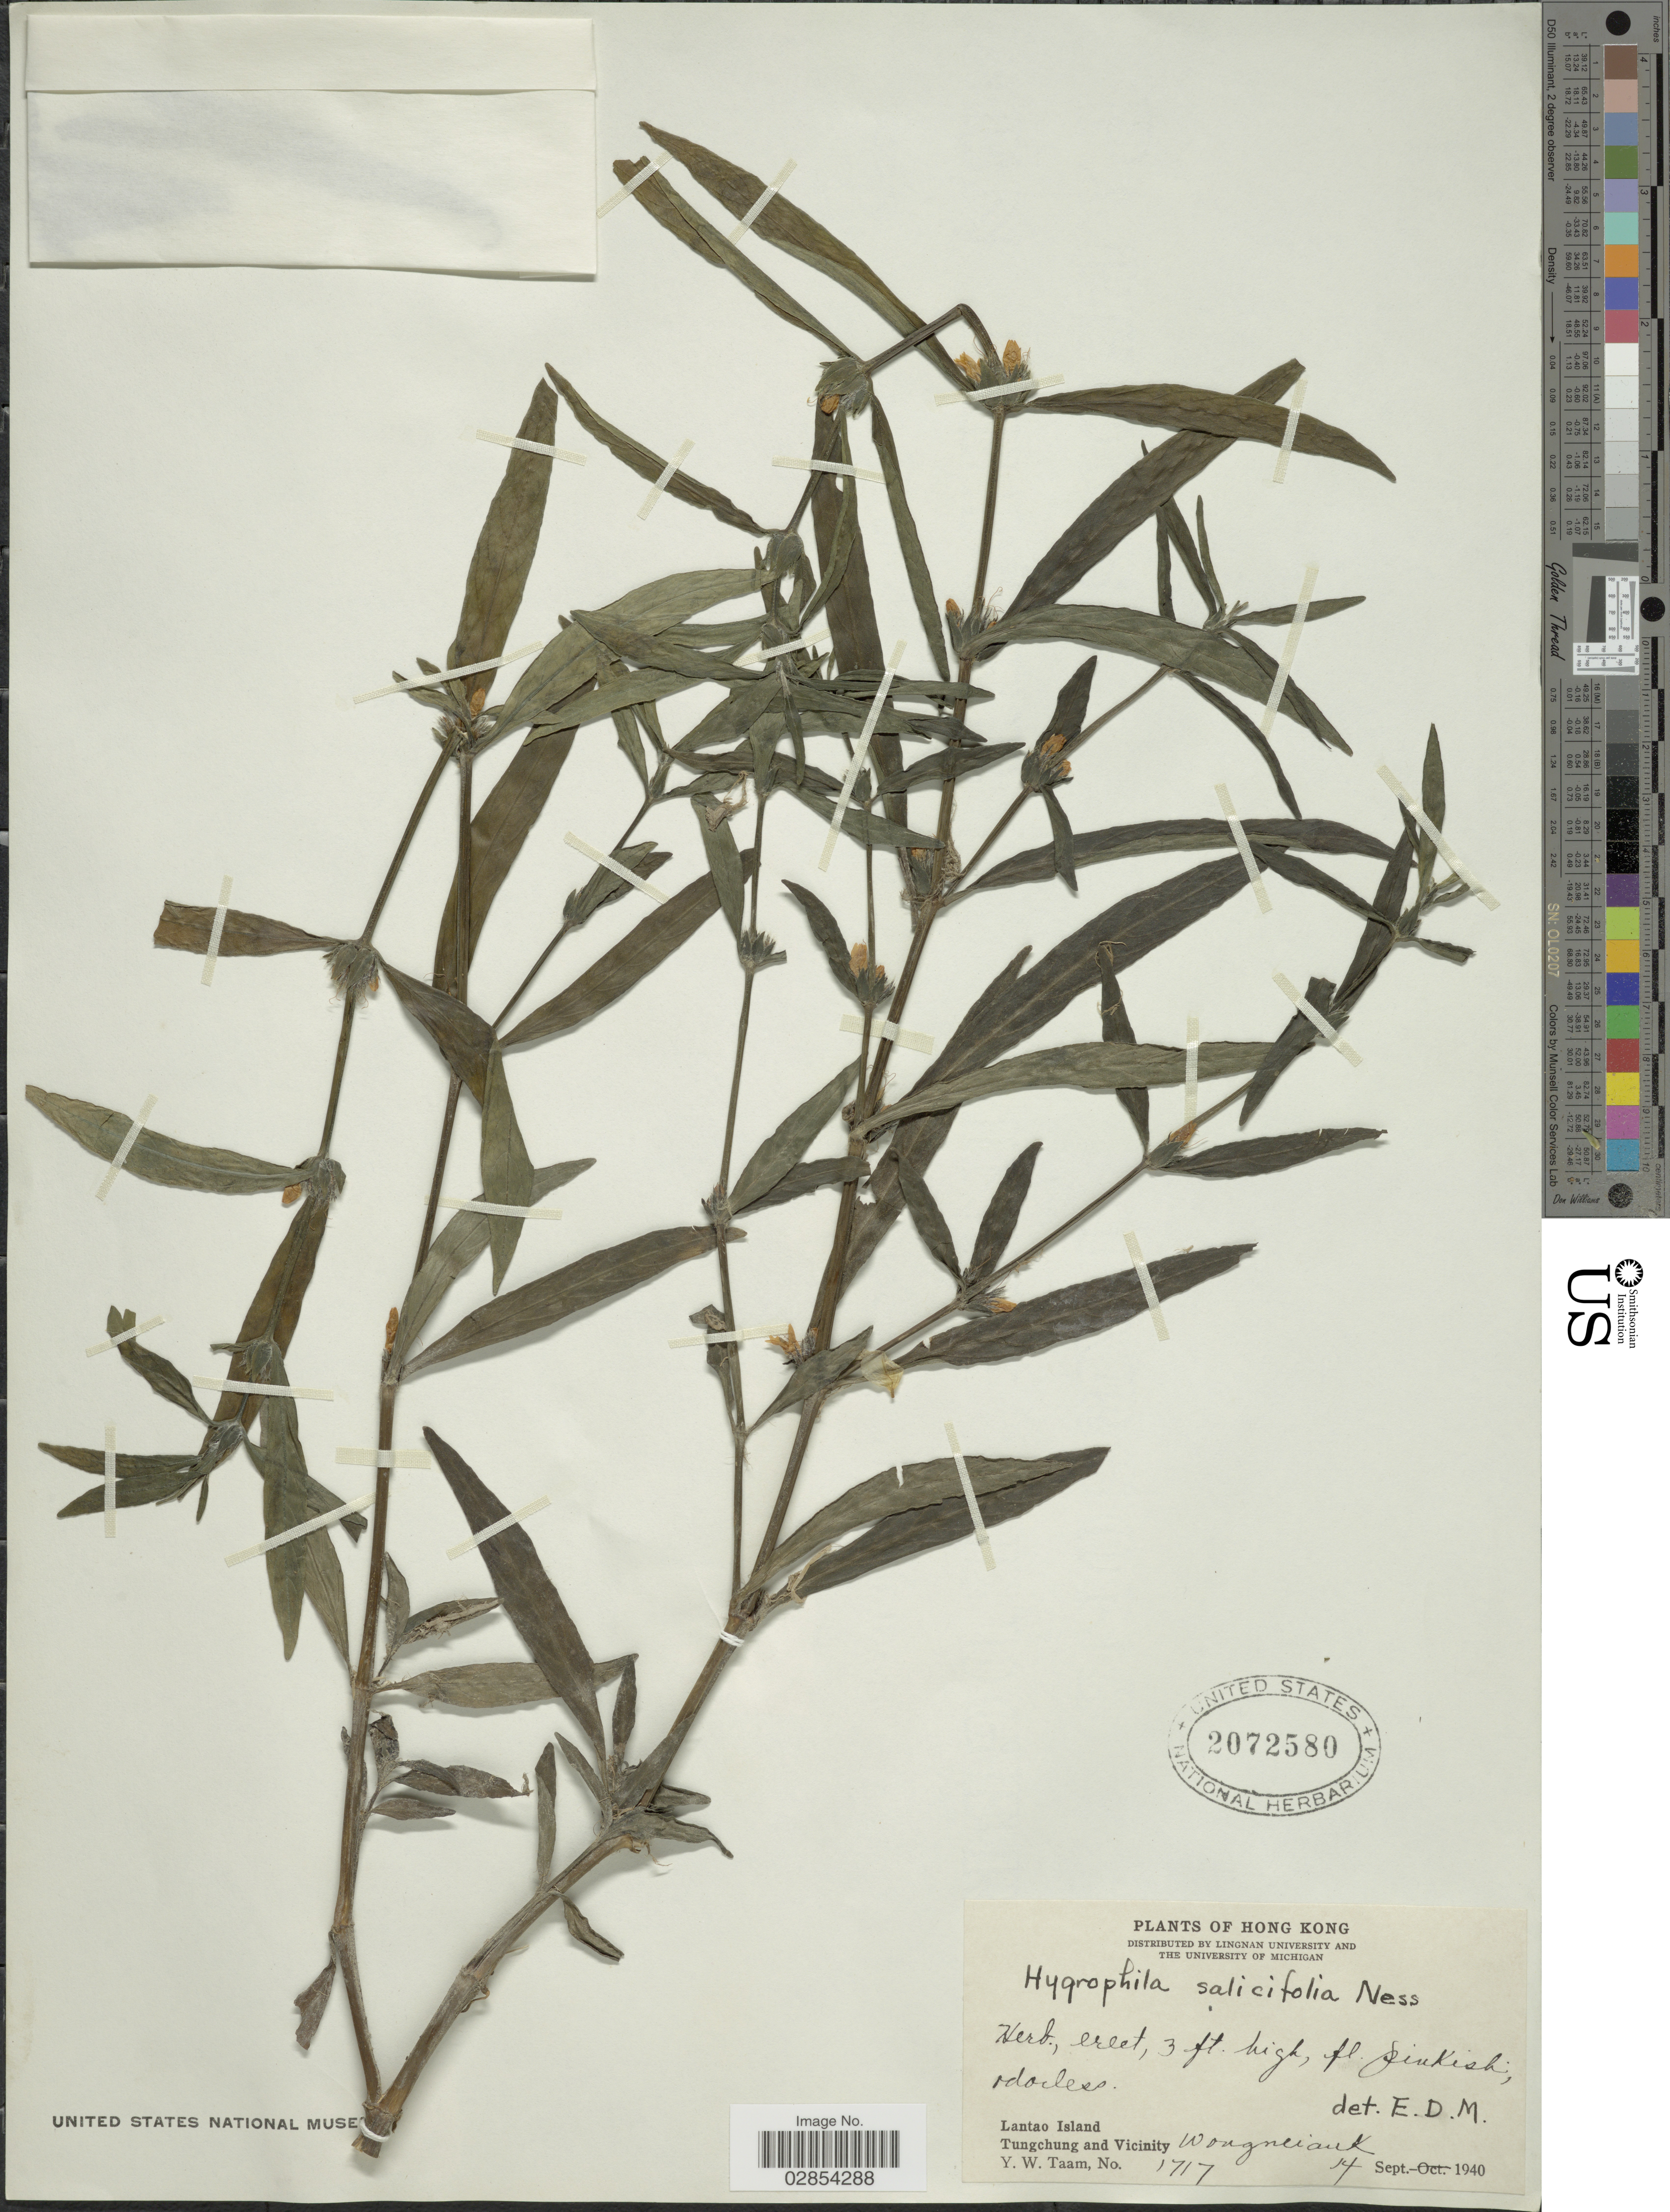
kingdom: Plantae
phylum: Tracheophyta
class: Magnoliopsida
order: Lamiales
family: Acanthaceae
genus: Hygrophila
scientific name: Hygrophila angustifolia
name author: R. Br.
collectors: Y. W. Taam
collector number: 1717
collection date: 1940-09-14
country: China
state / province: Hong Kong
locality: Lantao Island. Tungchung and Vicinity. Wongneiank.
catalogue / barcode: US 2072580